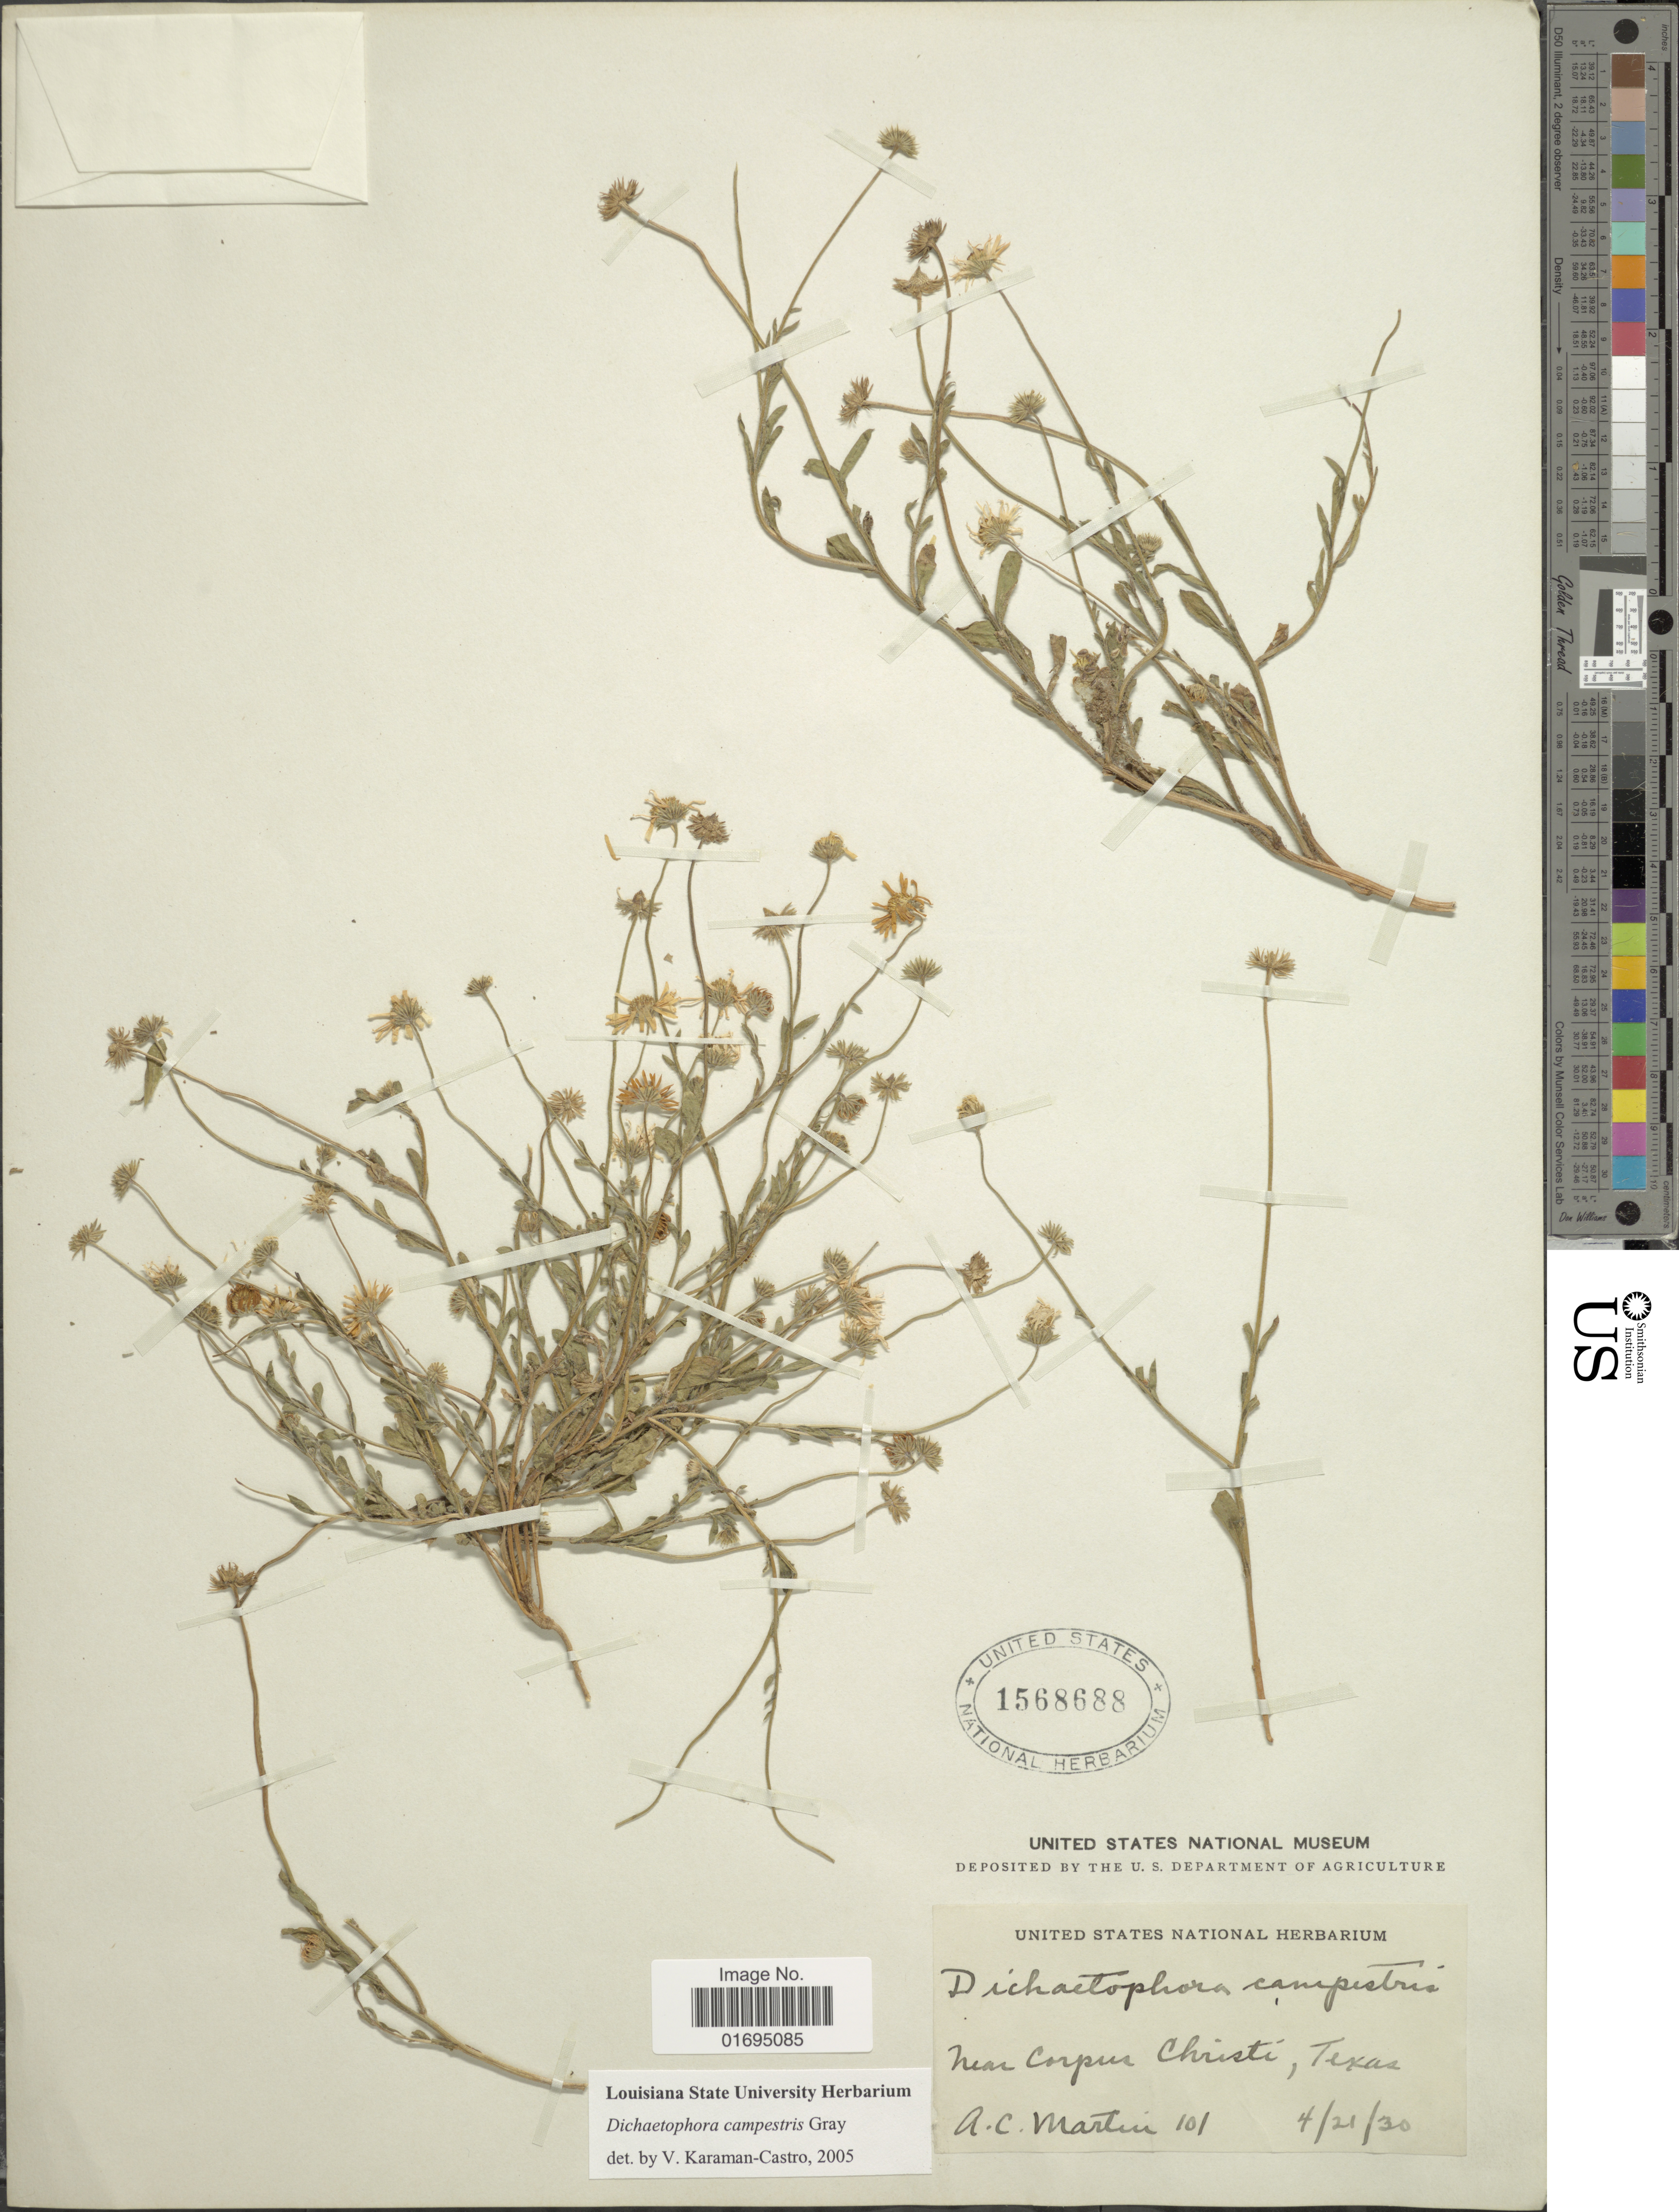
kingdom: Plantae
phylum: Tracheophyta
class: Magnoliopsida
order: Asterales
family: Asteraceae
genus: Dichaetophora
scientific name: Dichaetophora campestris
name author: A. Gray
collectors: A. C. Martin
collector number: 101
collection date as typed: Transcribed d/m/y: 21/4/30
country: United States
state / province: Texas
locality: Near Corpus Christi, Texas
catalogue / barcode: US 1568688